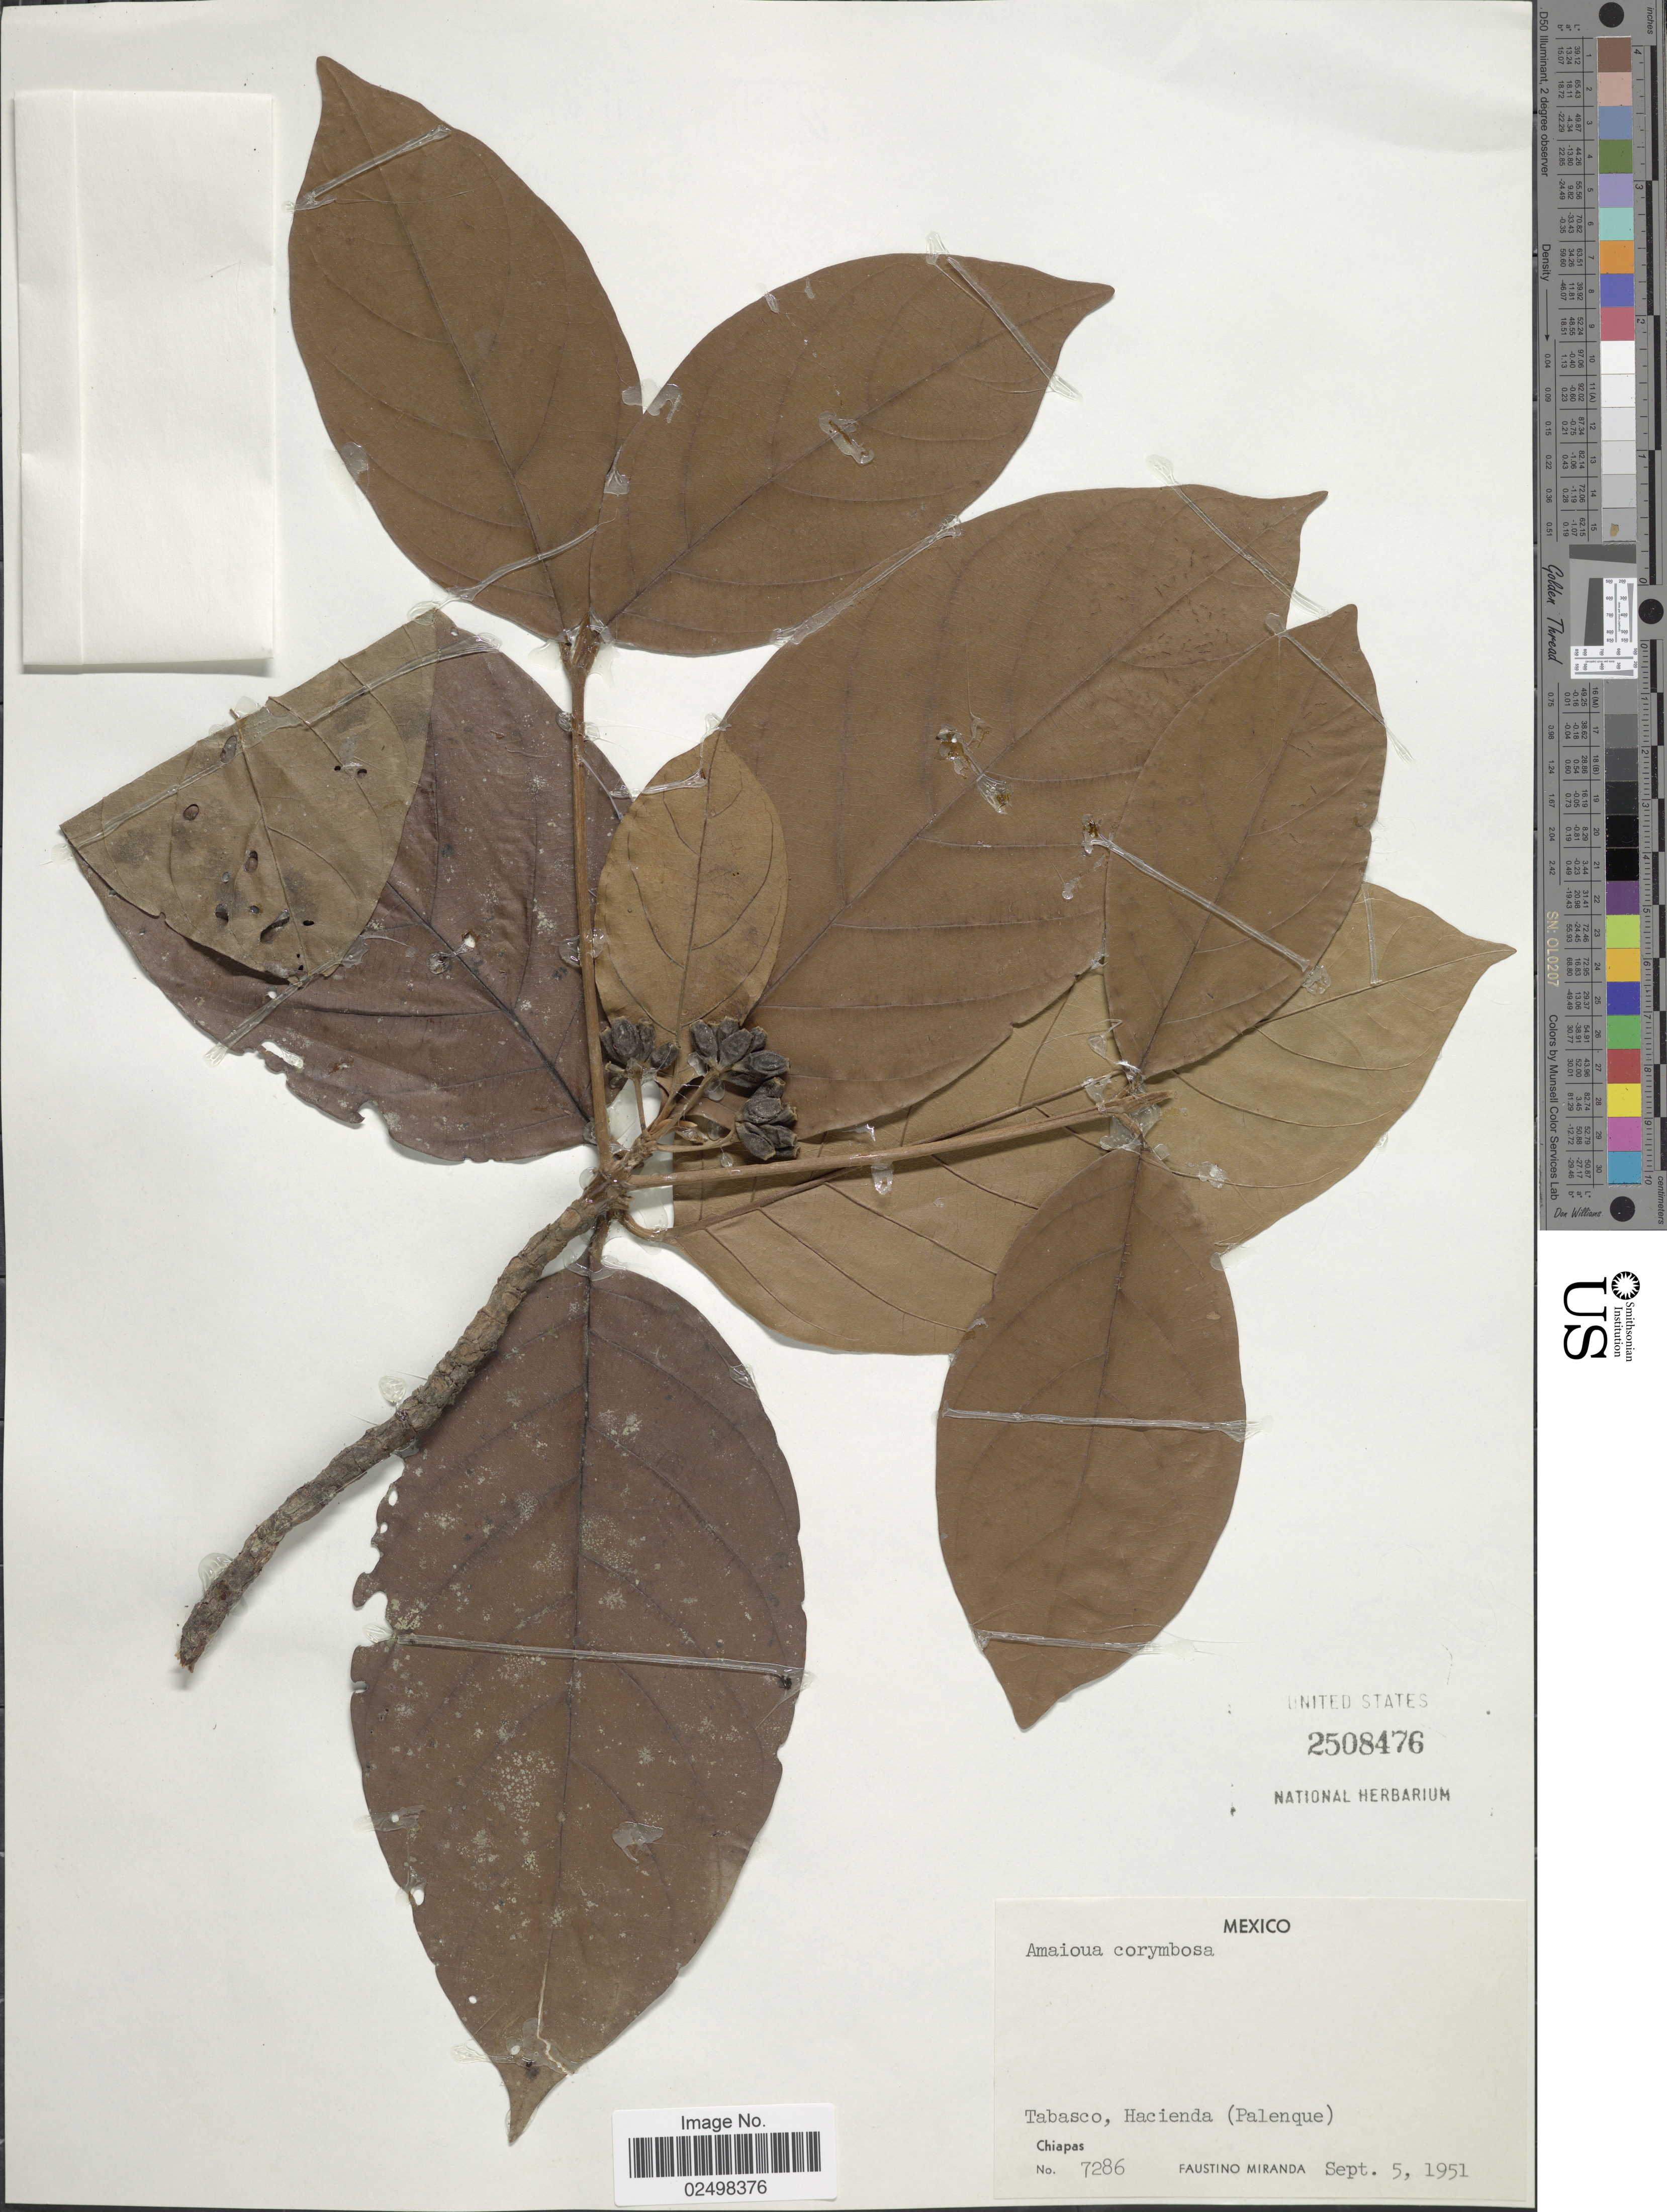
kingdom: Plantae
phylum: Tracheophyta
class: Magnoliopsida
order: Gentianales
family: Rubiaceae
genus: Amaioua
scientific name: Amaioua corymbosa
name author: Kunth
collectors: F. Miranda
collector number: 7286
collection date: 1951-09-05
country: Mexico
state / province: Chiapas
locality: Tabasco, Hacienda (Palenque)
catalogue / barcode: US 2508476